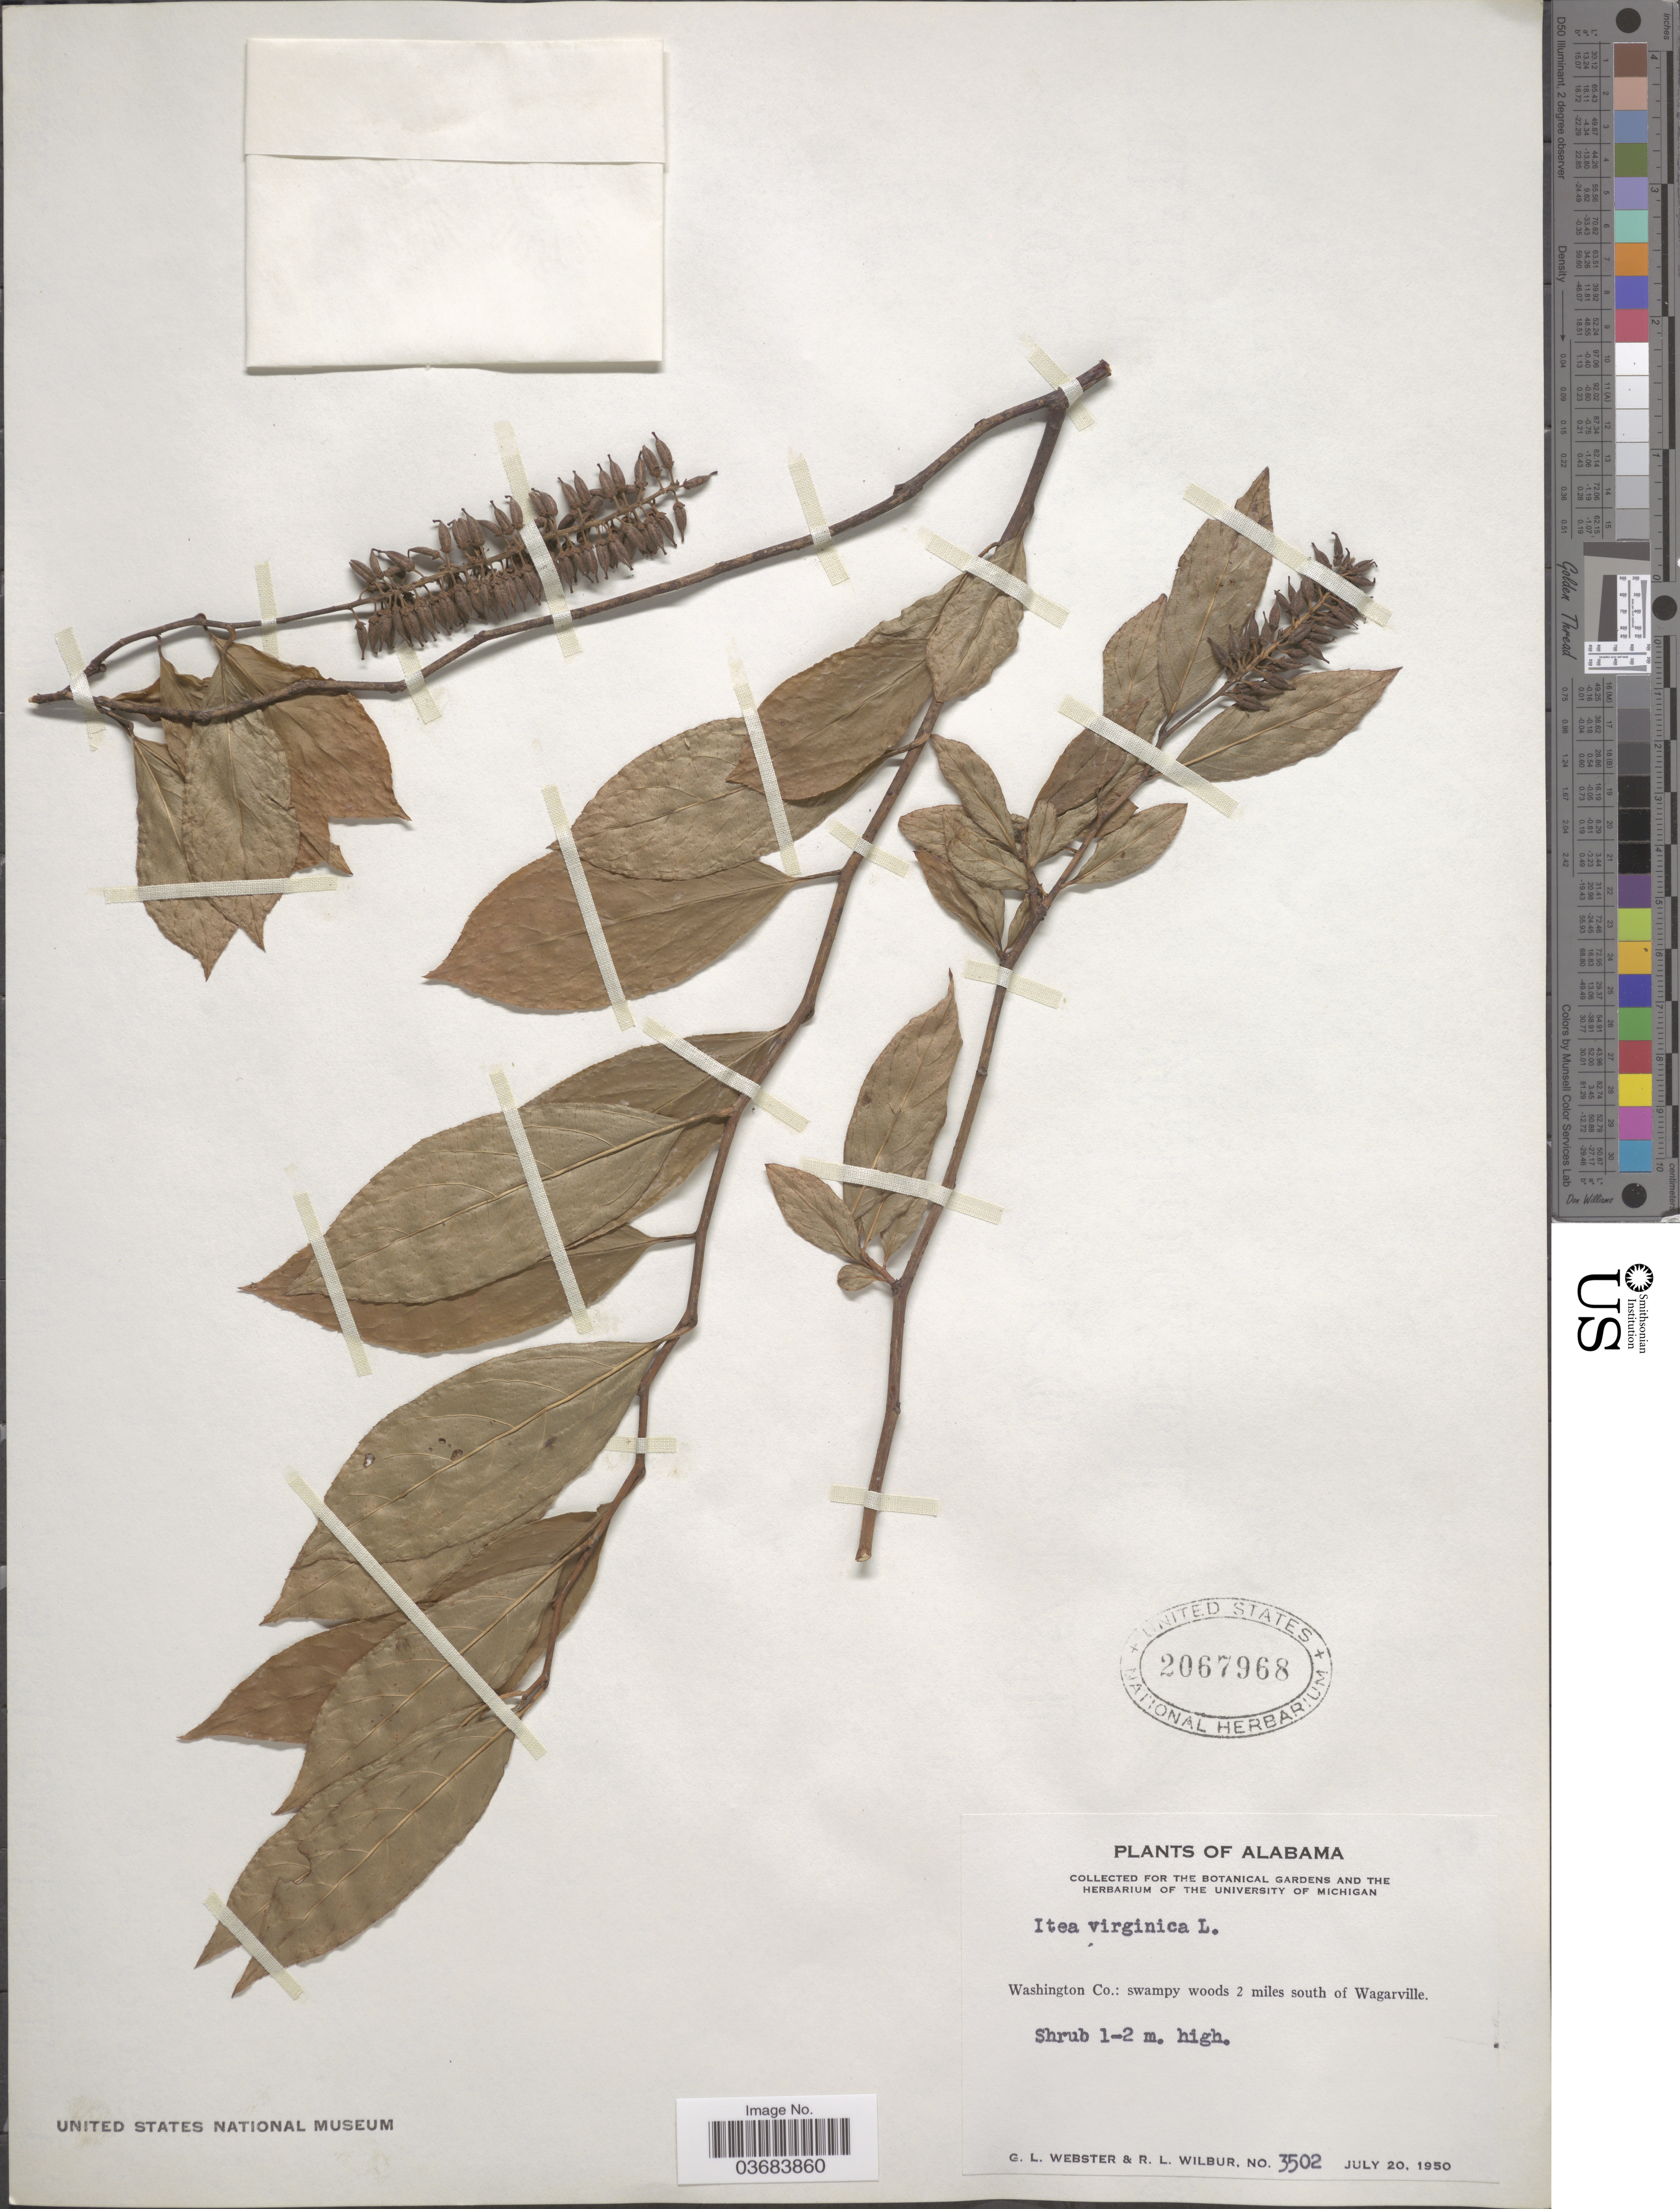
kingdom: Plantae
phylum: Tracheophyta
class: Magnoliopsida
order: Saxifragales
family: Iteaceae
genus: Itea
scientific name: Itea virginica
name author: L.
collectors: G. L. Webster & R. L. Wilbur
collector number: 3502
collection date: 1950-07-20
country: United States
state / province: Alabama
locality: Washington Co.: swampy woods 2 miles south of Wagarville.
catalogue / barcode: US 2067968